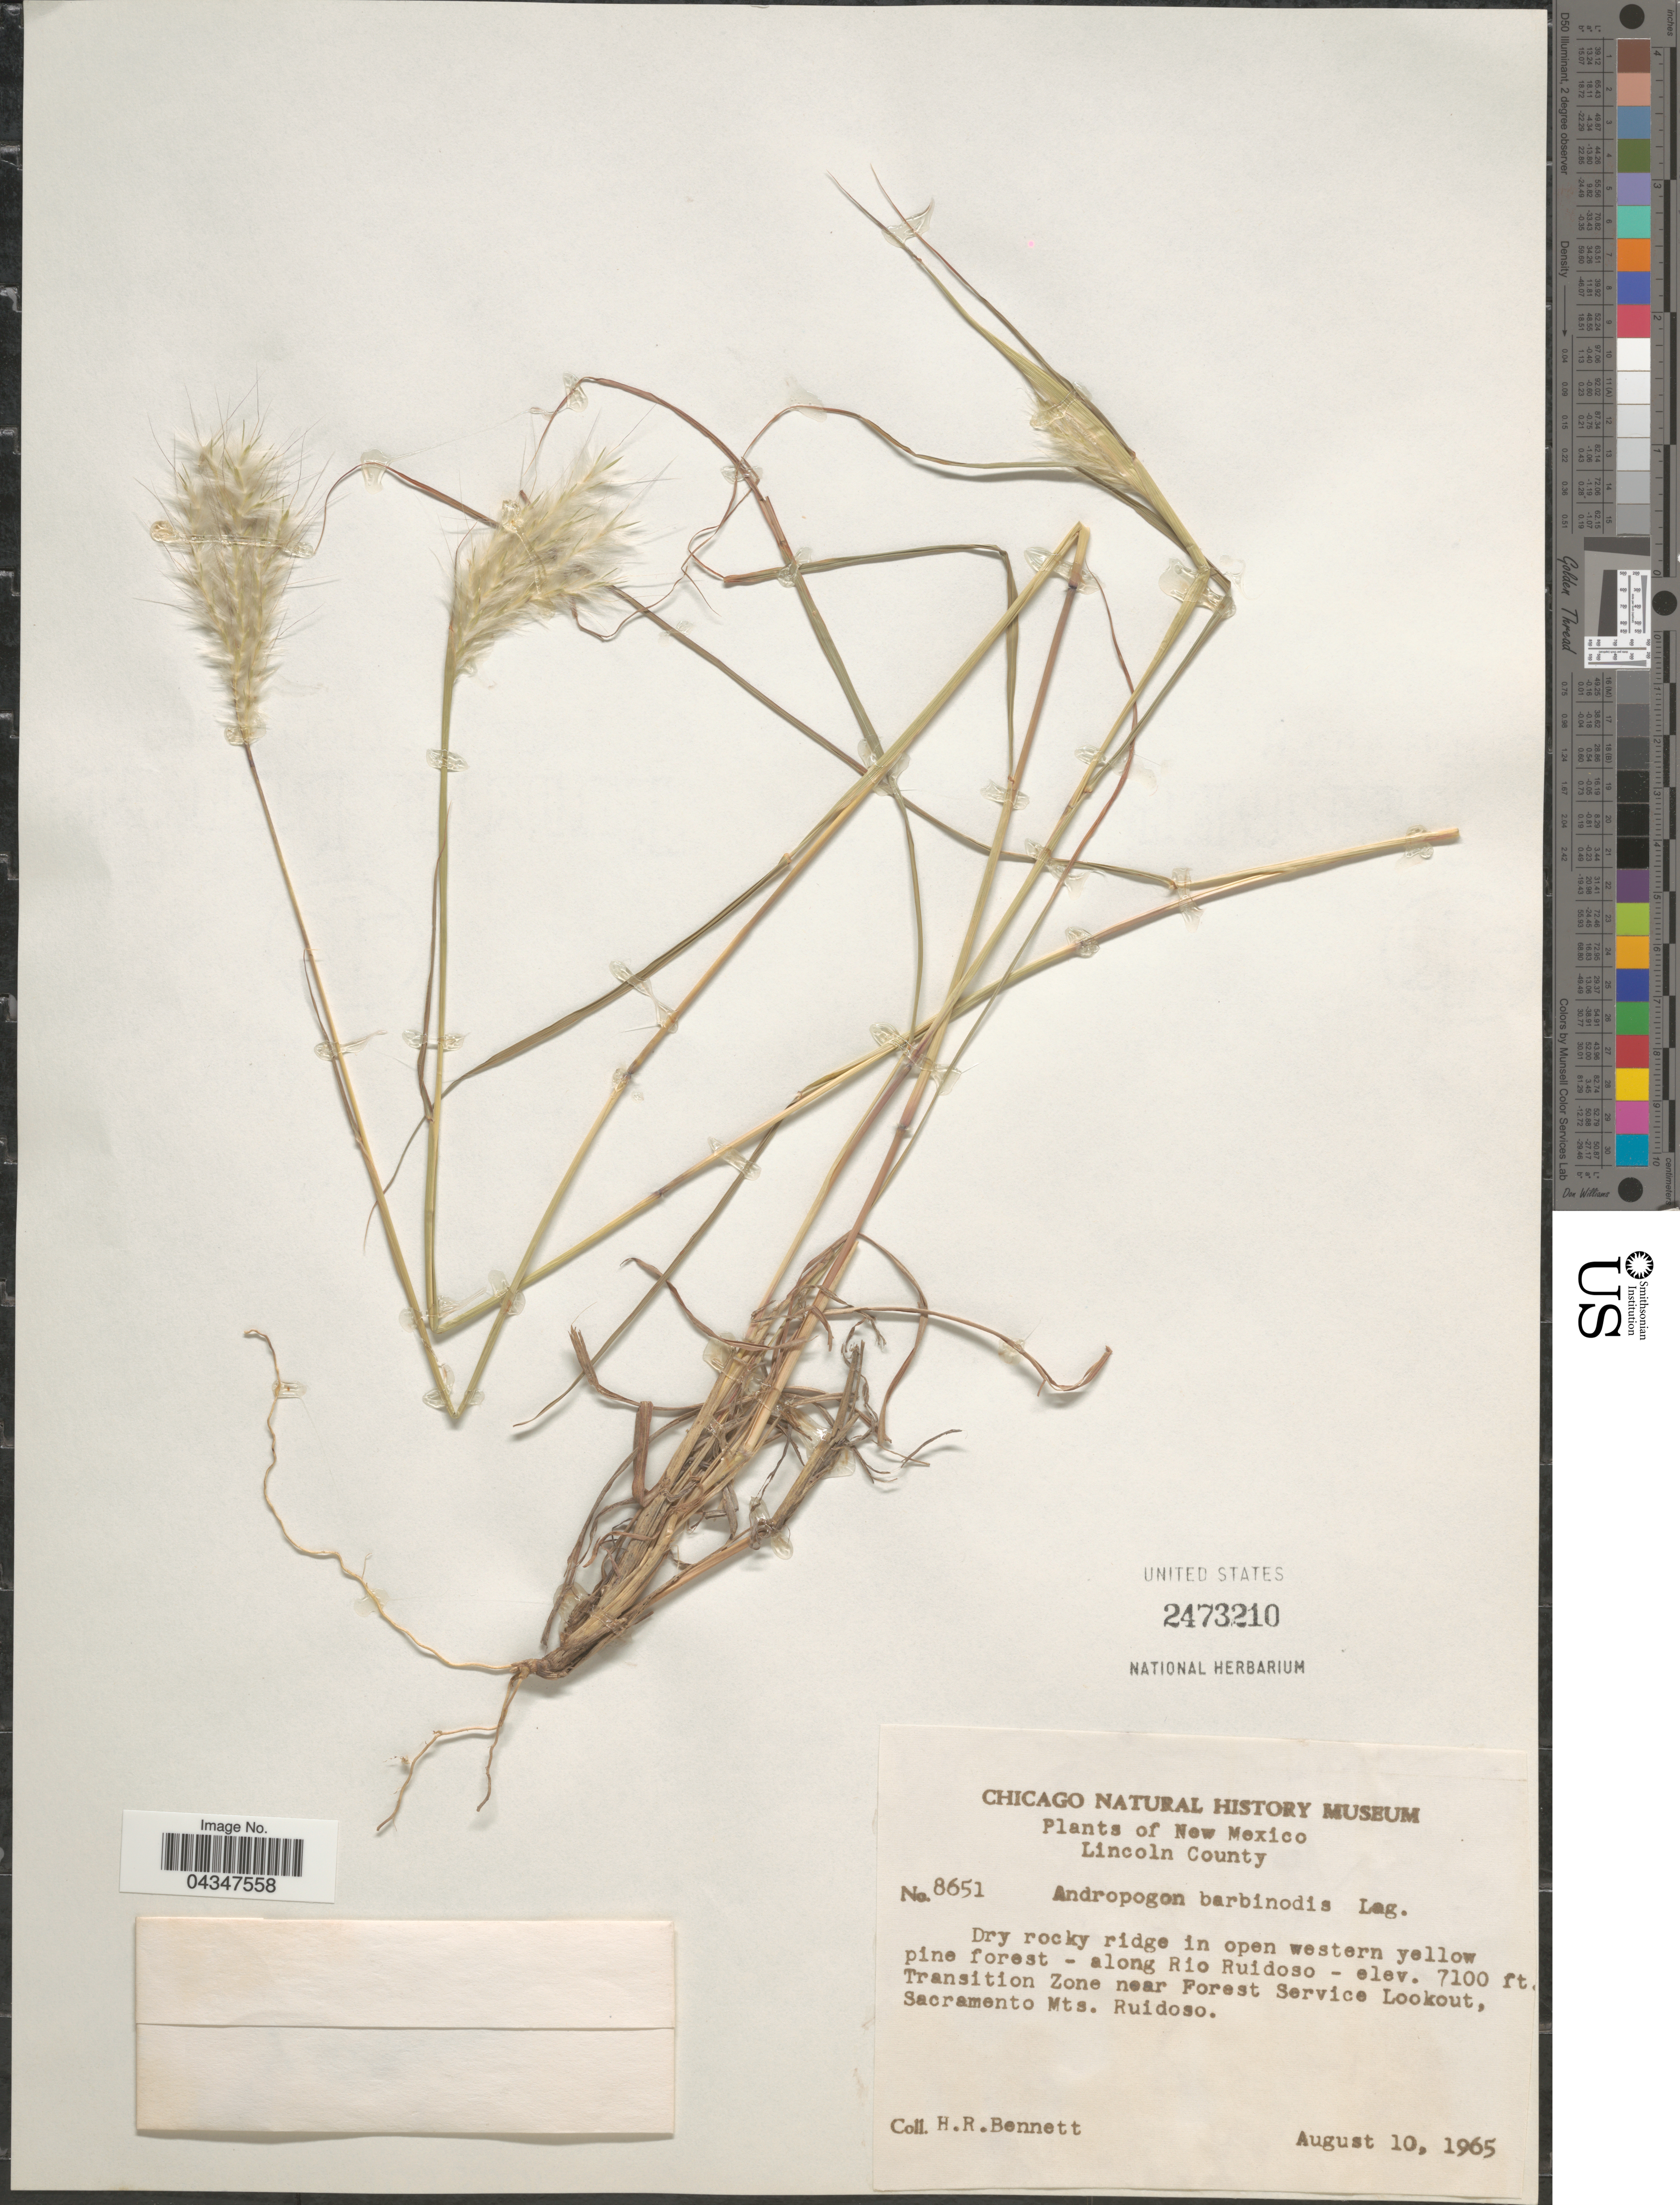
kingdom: Plantae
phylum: Tracheophyta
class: Liliopsida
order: Poales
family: Poaceae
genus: Bothriochloa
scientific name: Bothriochloa barbinodis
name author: (Lag.) Herter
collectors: H. R. Bennett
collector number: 8651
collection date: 1965-08-10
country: United States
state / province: New Mexico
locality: Lincoln County. Dry rocky ridge in open western yellow pine forest - along Rio Ruidoso. Transition Zone near Forest Service Lookout, Sacramento Mts. Ruidoso.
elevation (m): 2164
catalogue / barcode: US 2473210